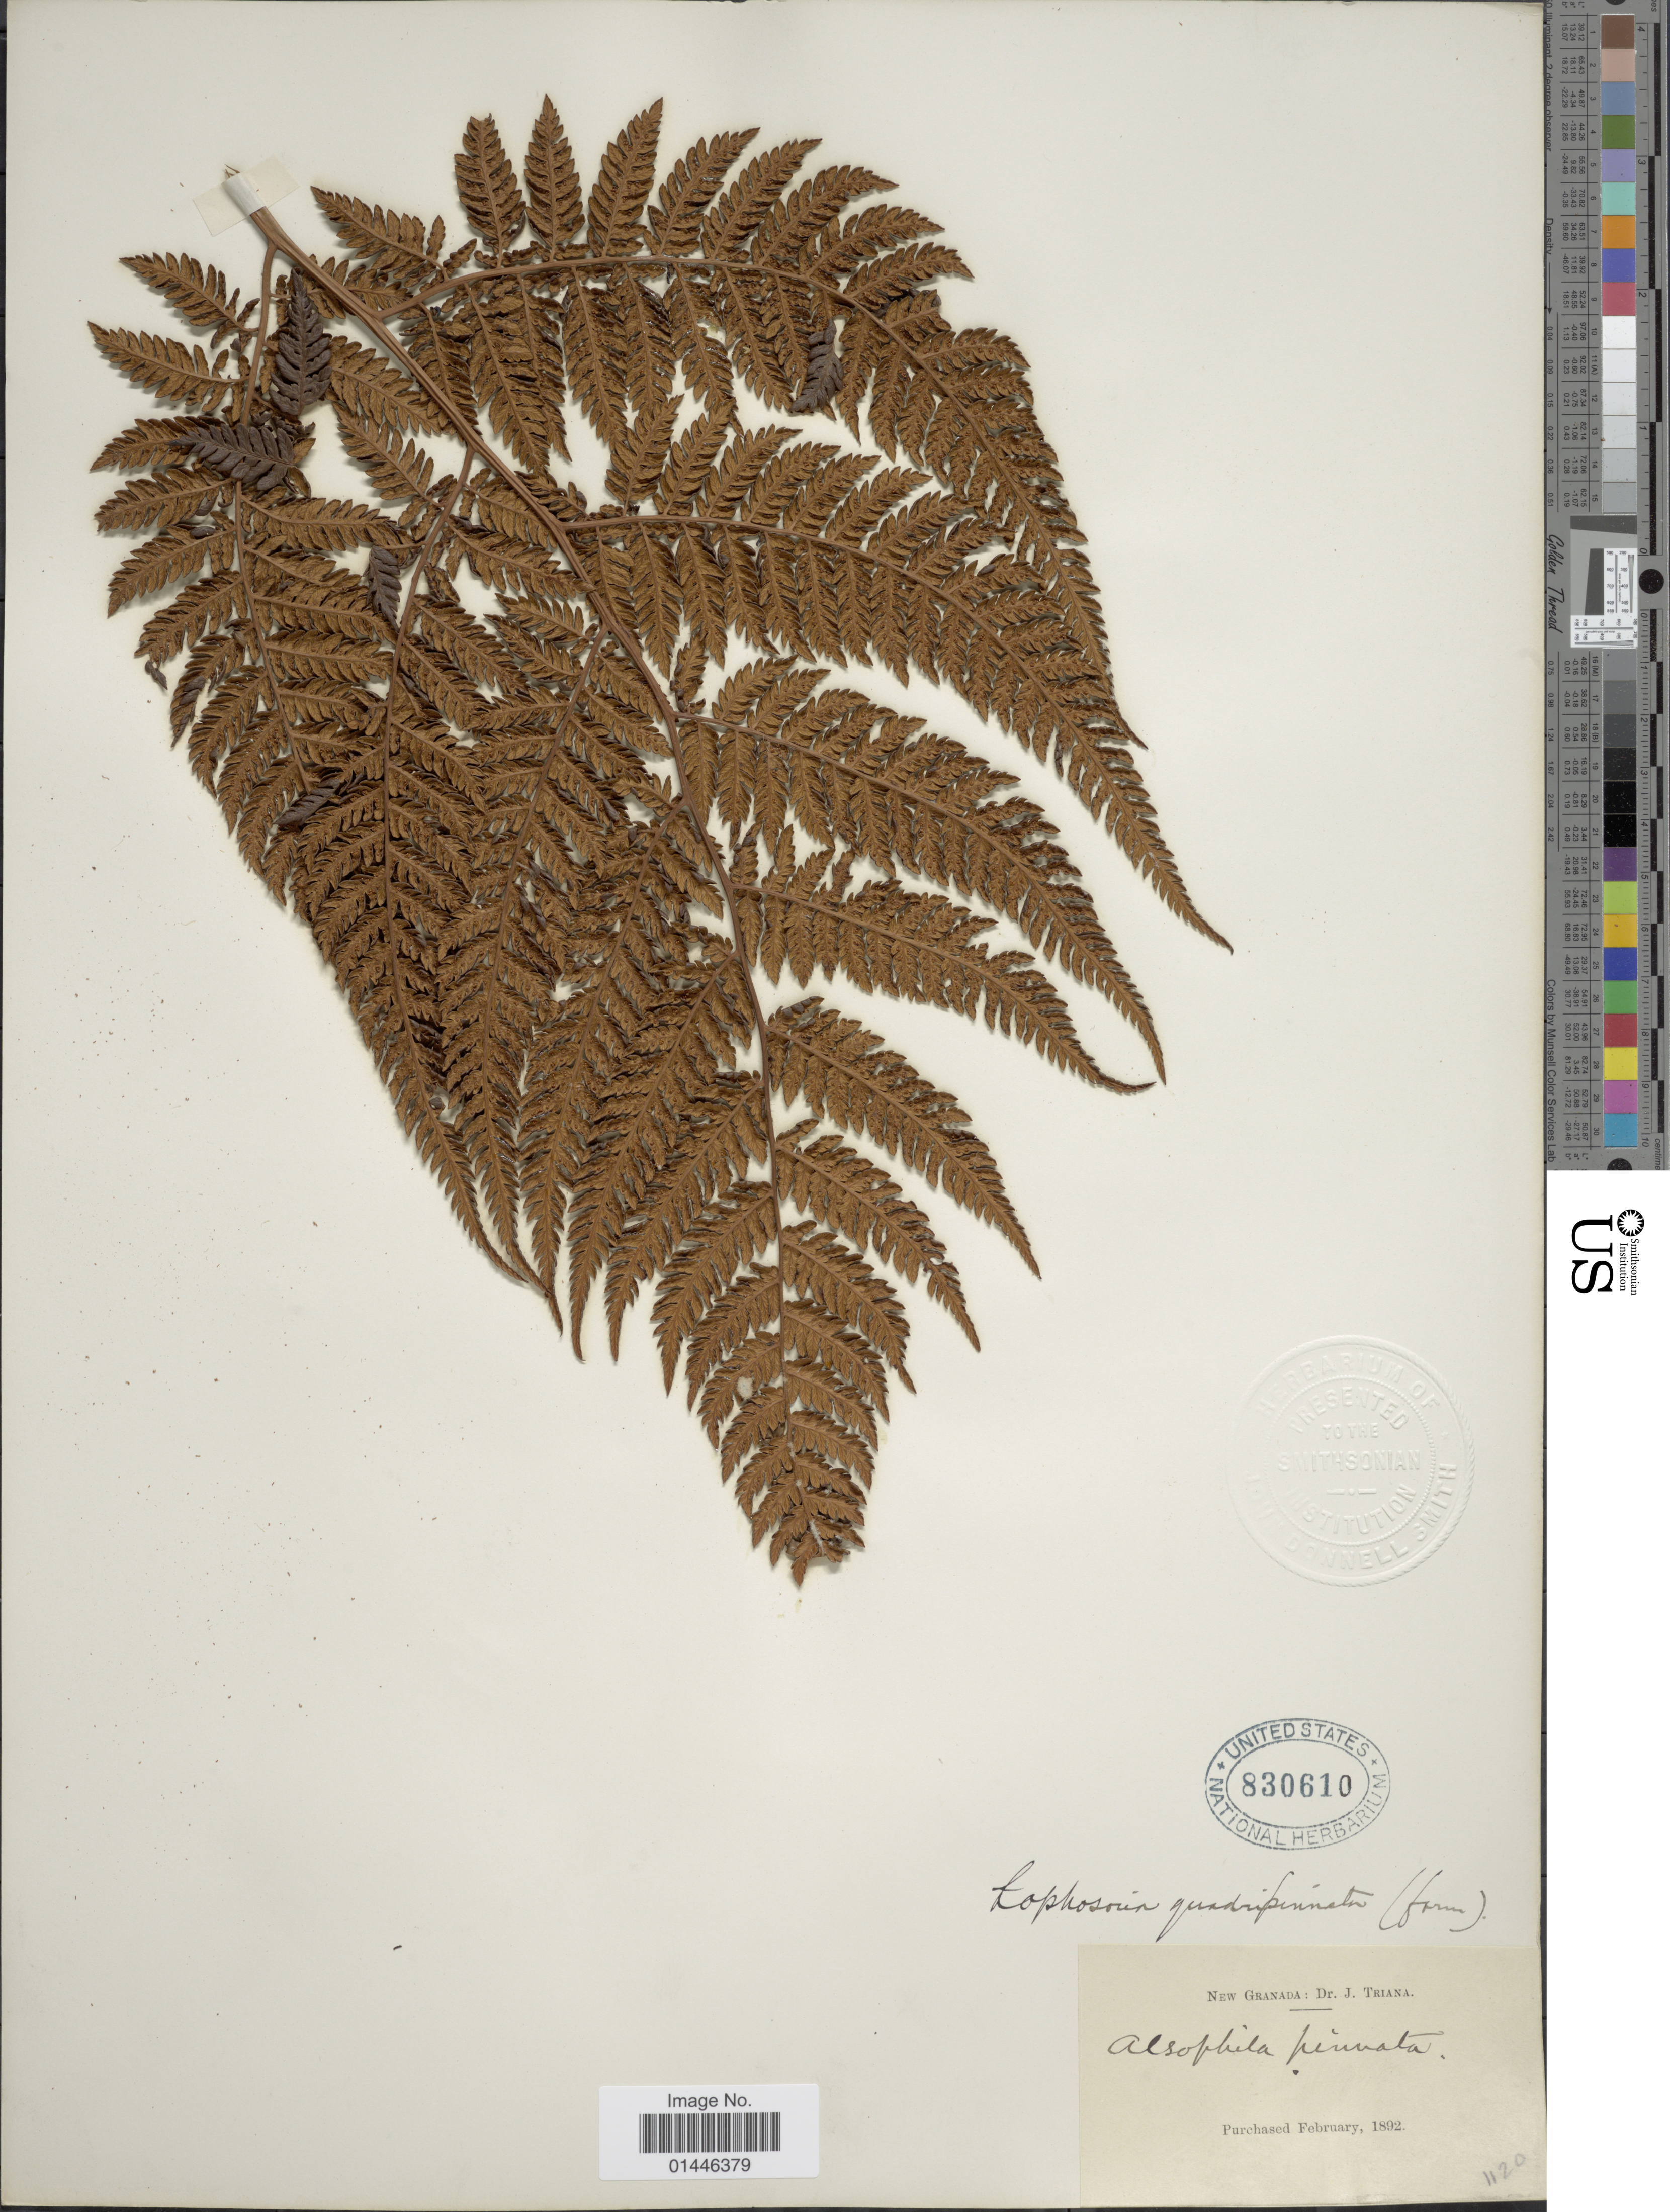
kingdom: Plantae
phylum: Tracheophyta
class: Polypodiopsida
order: Cyatheales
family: Dicksoniaceae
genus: Lophosoria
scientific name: Lophosoria quadripinnata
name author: (J.F. Gmel.) C. Chr.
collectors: J. J. Triana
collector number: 1120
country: Colombia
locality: New Granada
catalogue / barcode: US 830610